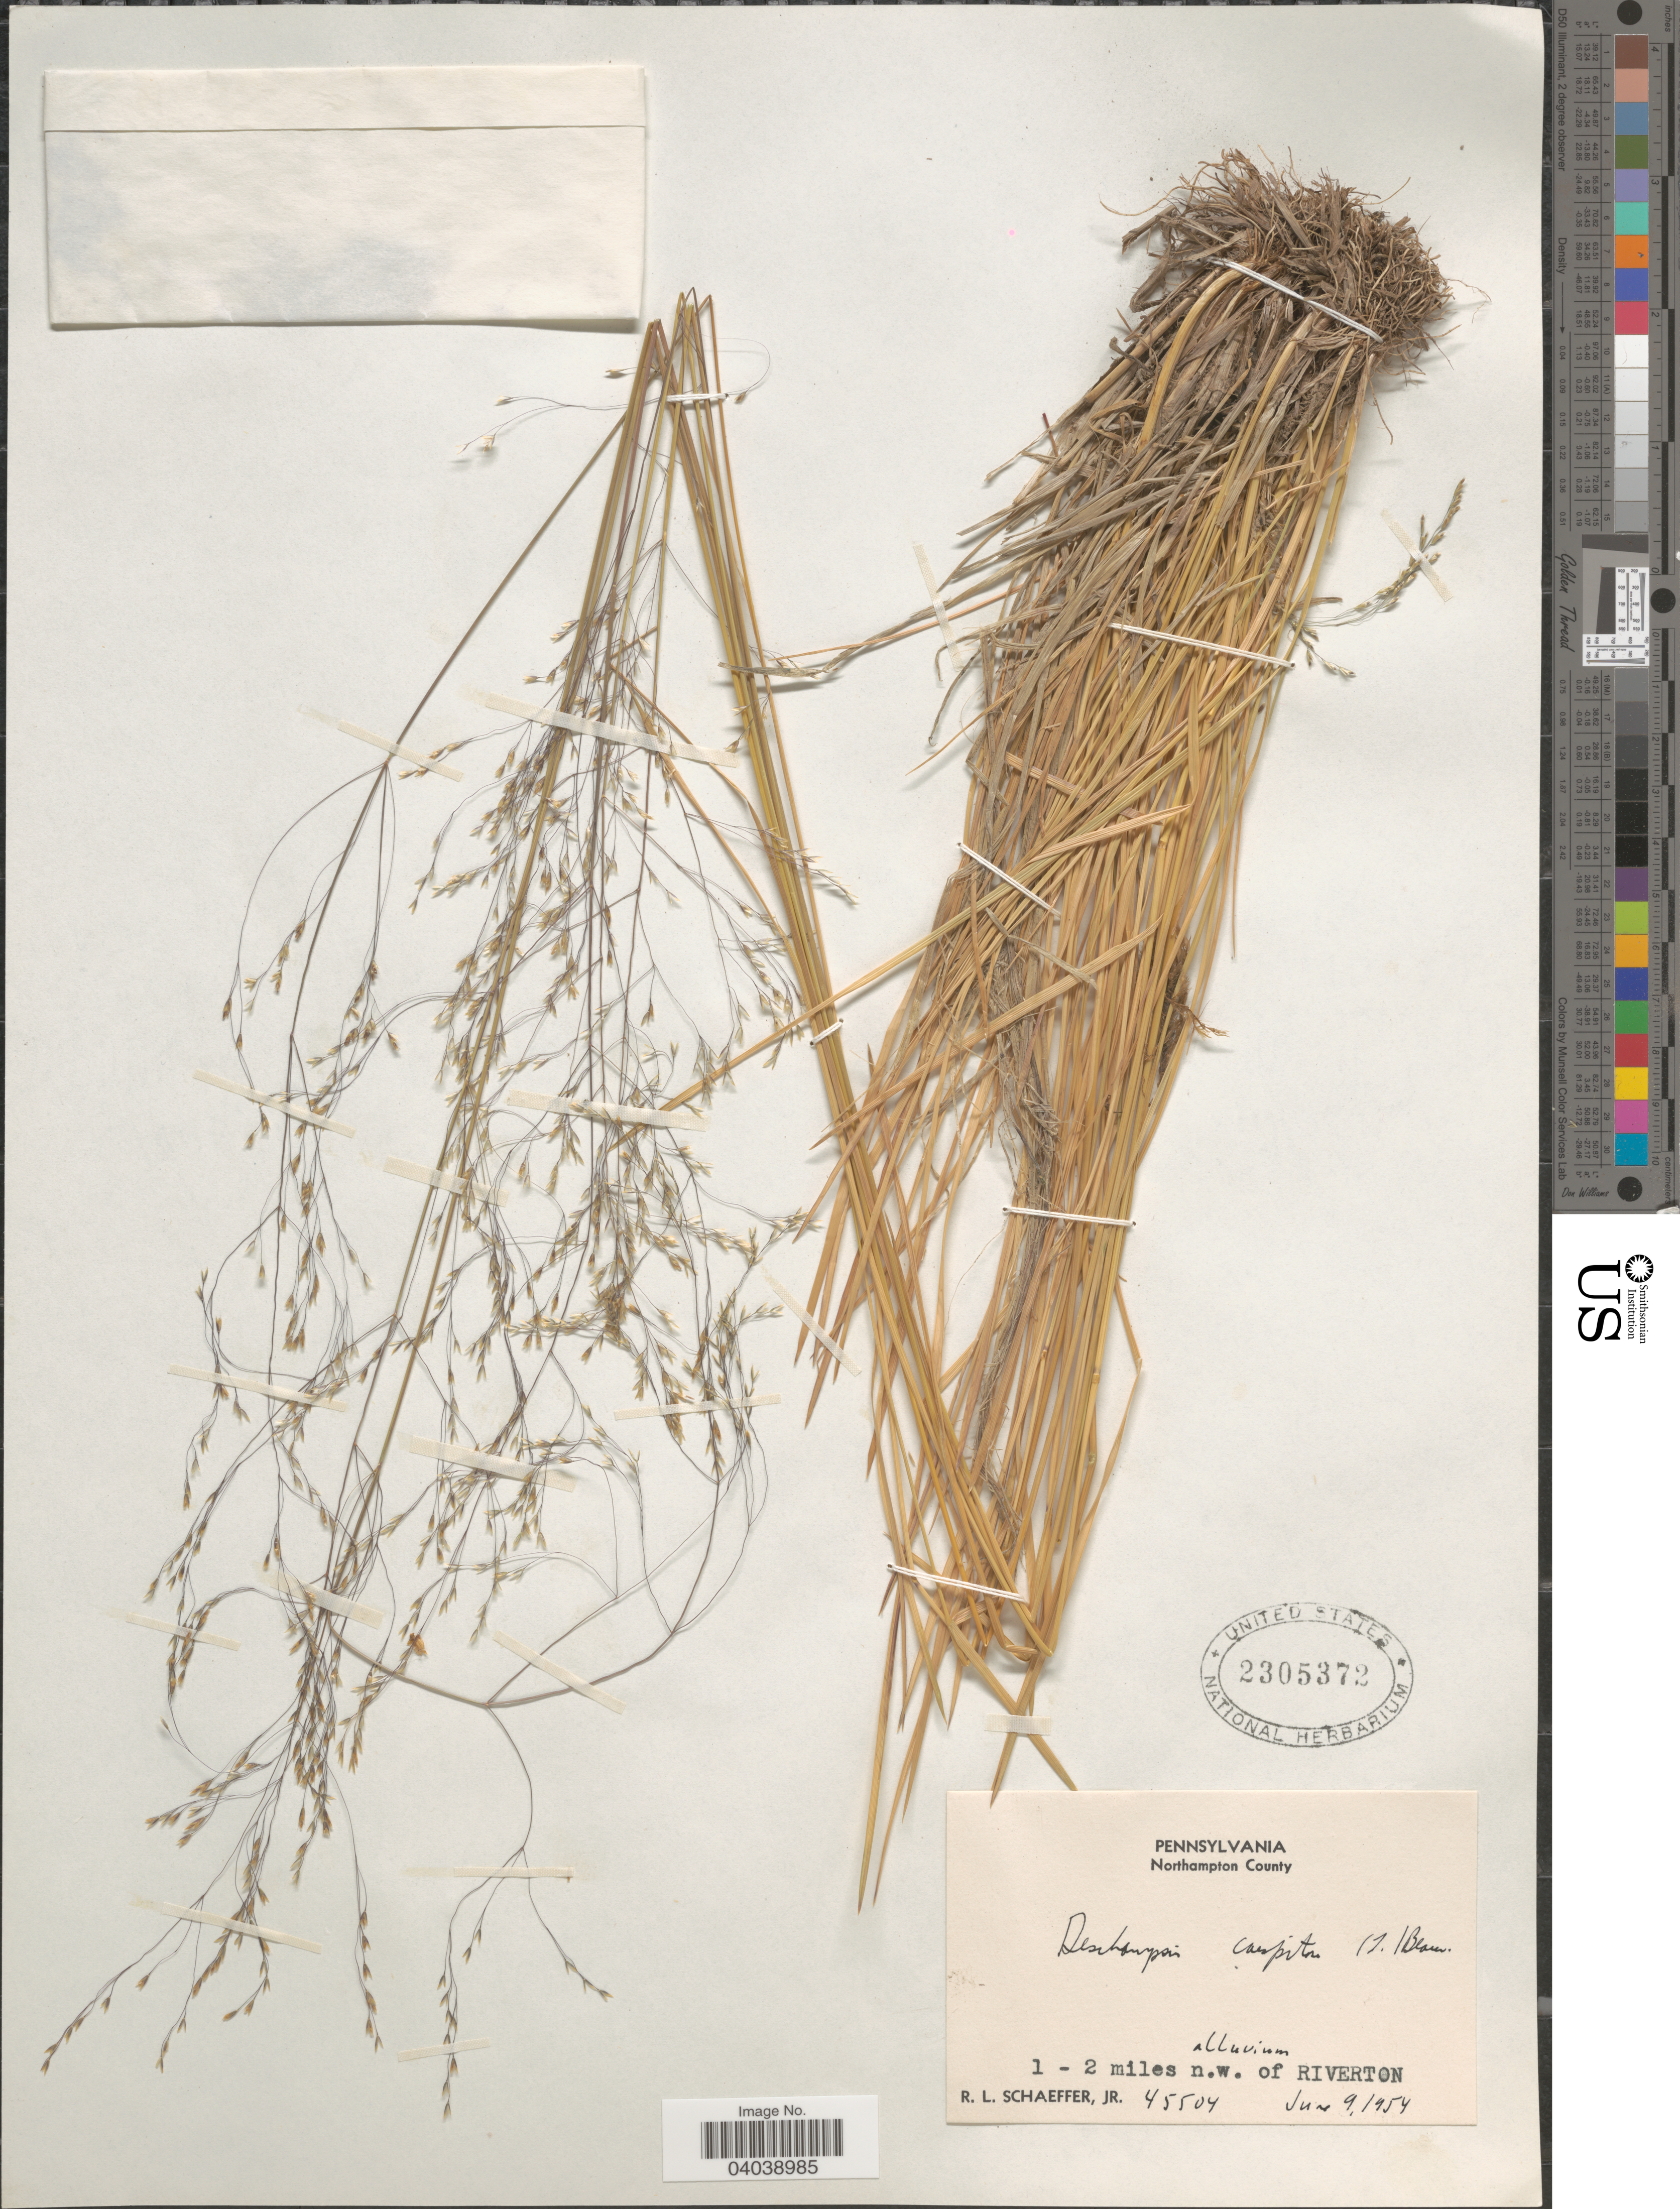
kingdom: Plantae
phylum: Tracheophyta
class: Liliopsida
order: Poales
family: Poaceae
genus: Deschampsia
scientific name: Deschampsia cespitosa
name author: (L.) P. Beauv.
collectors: R. L. Schaeffer Jr.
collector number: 45504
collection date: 1954-06-09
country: United States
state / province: Pennsylvania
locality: Northampton County. 1 - 2 miles n.w. of Riverton.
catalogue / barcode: US 2305372